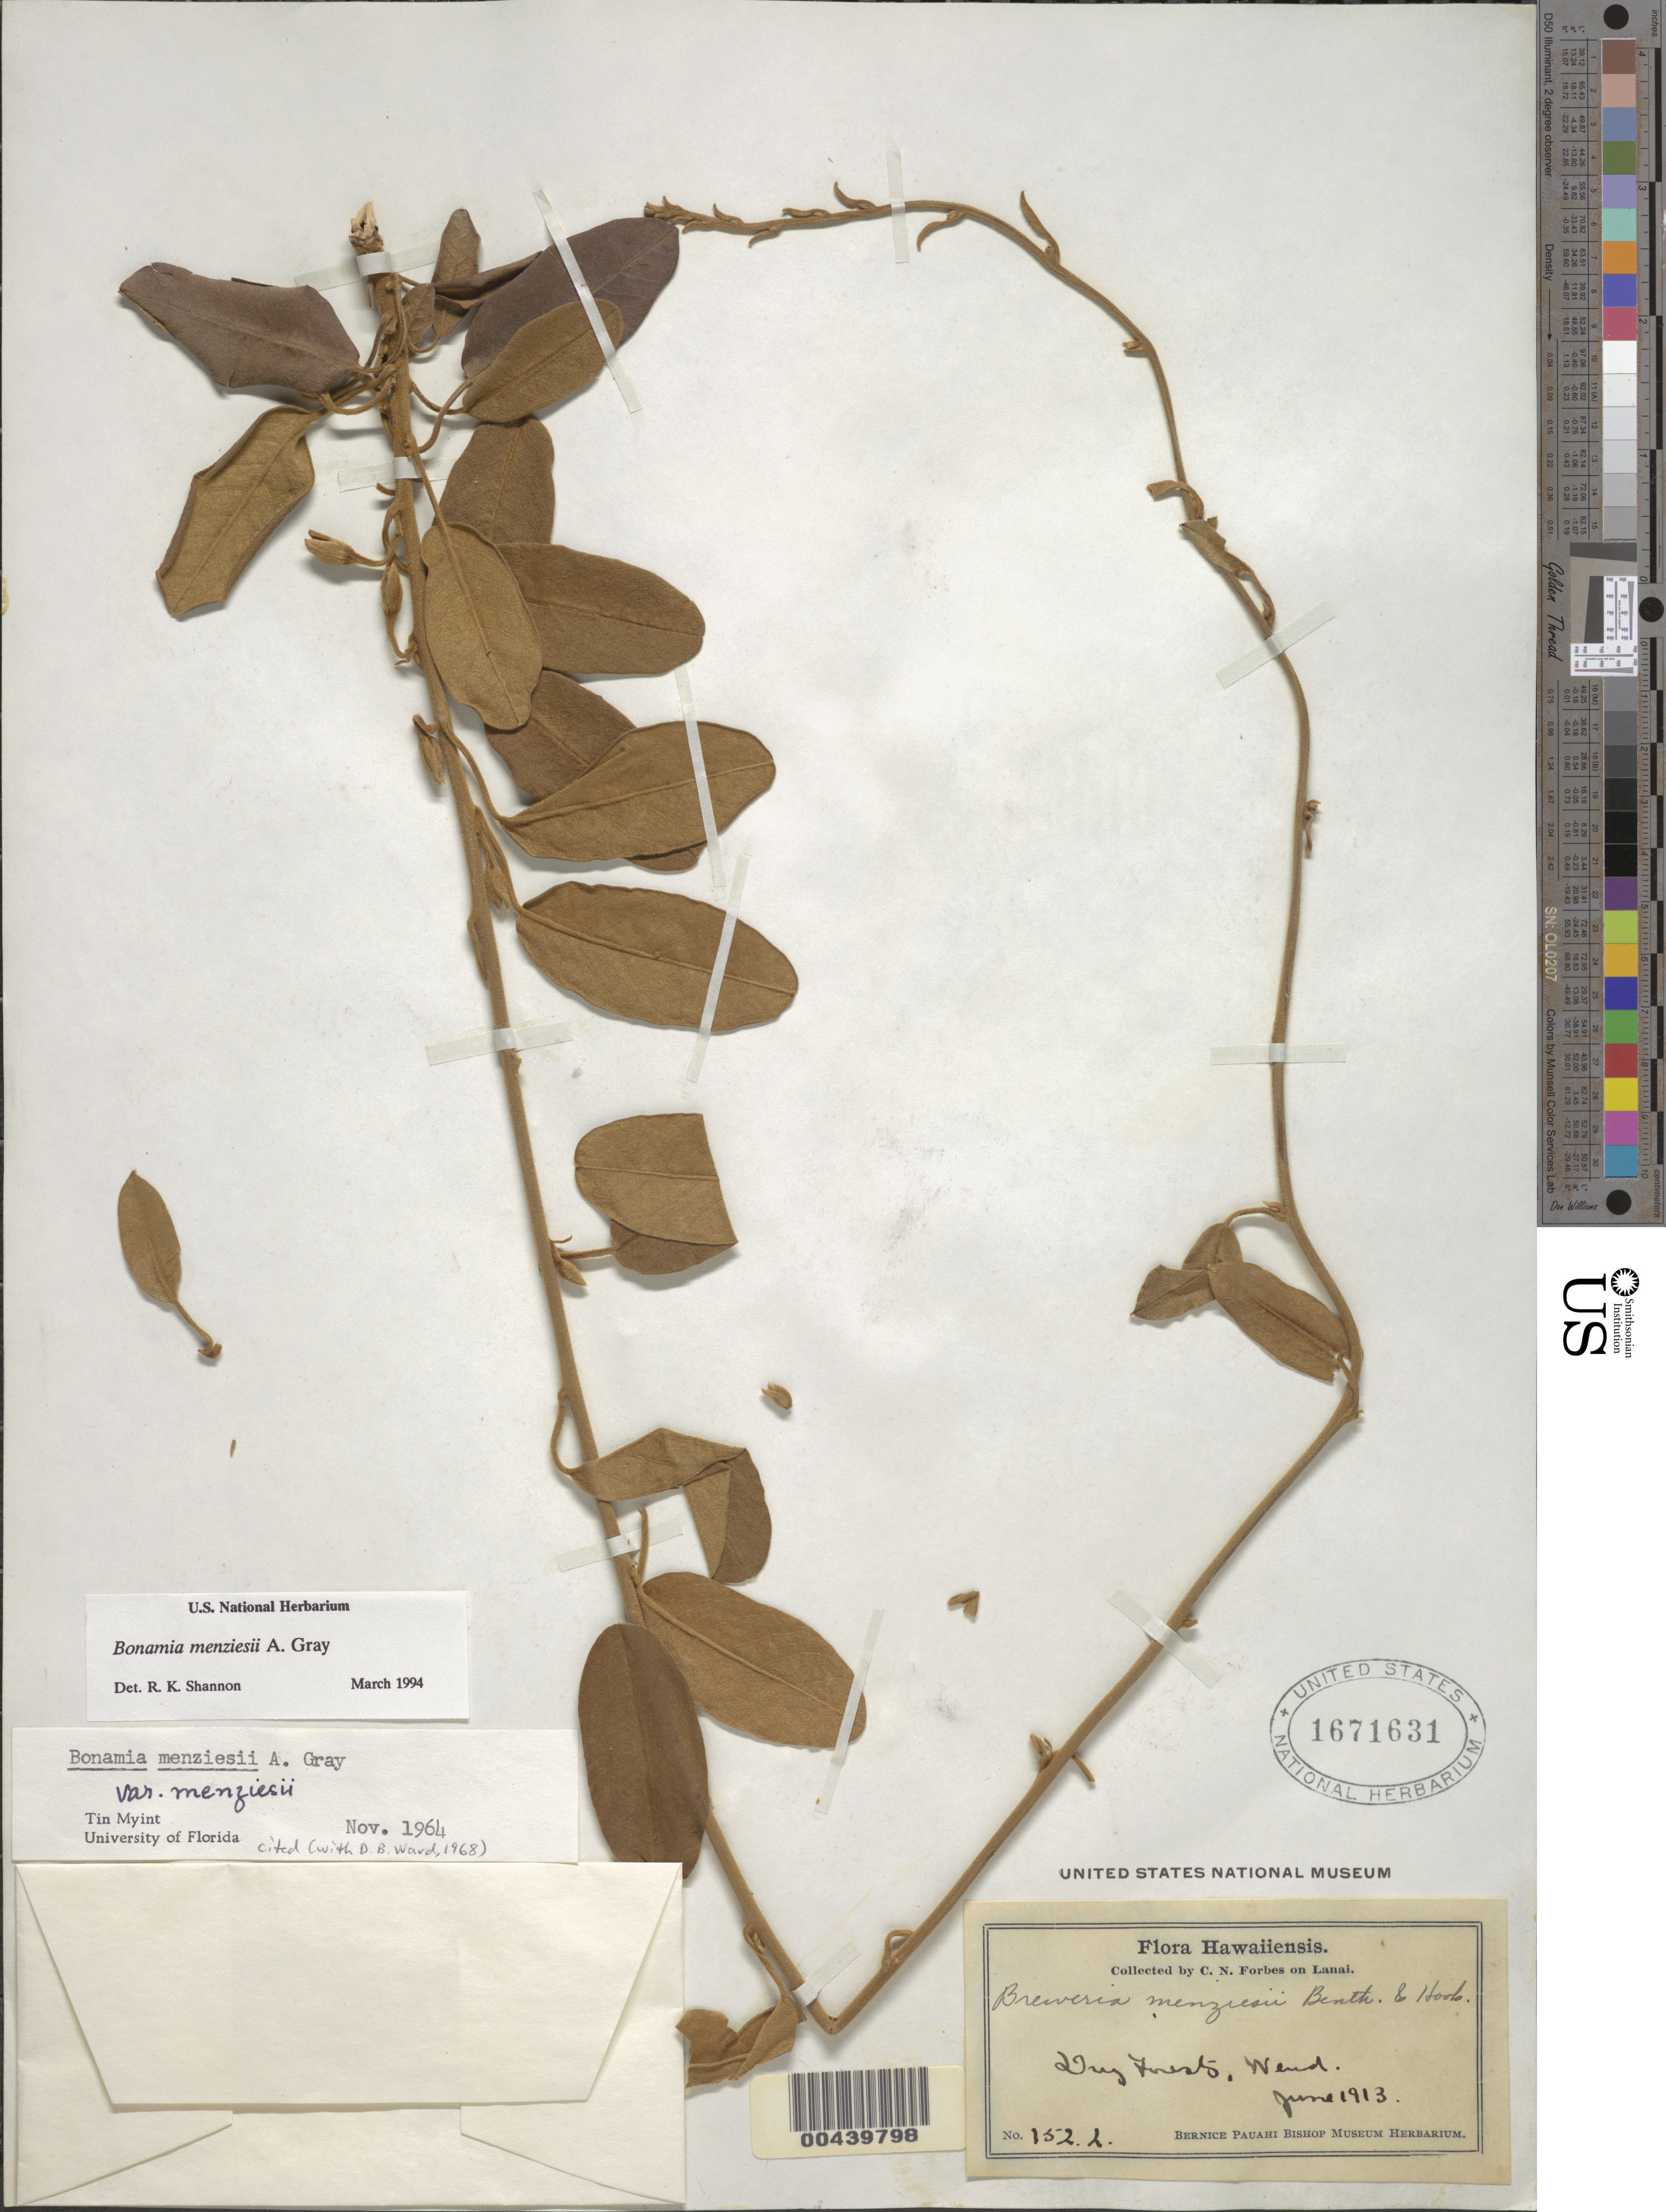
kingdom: Plantae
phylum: Tracheophyta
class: Magnoliopsida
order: Solanales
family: Convolvulaceae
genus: Bonamia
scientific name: Bonamia menziesii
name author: A. Gray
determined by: Shannon, R. K., (UNITED STATES)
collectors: C. N. Forbes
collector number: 152.L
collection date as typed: Jun 1913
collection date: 1913-06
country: United States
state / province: Hawaii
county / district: Maui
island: Lana'i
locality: West end, dry forest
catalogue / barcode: US 1671631